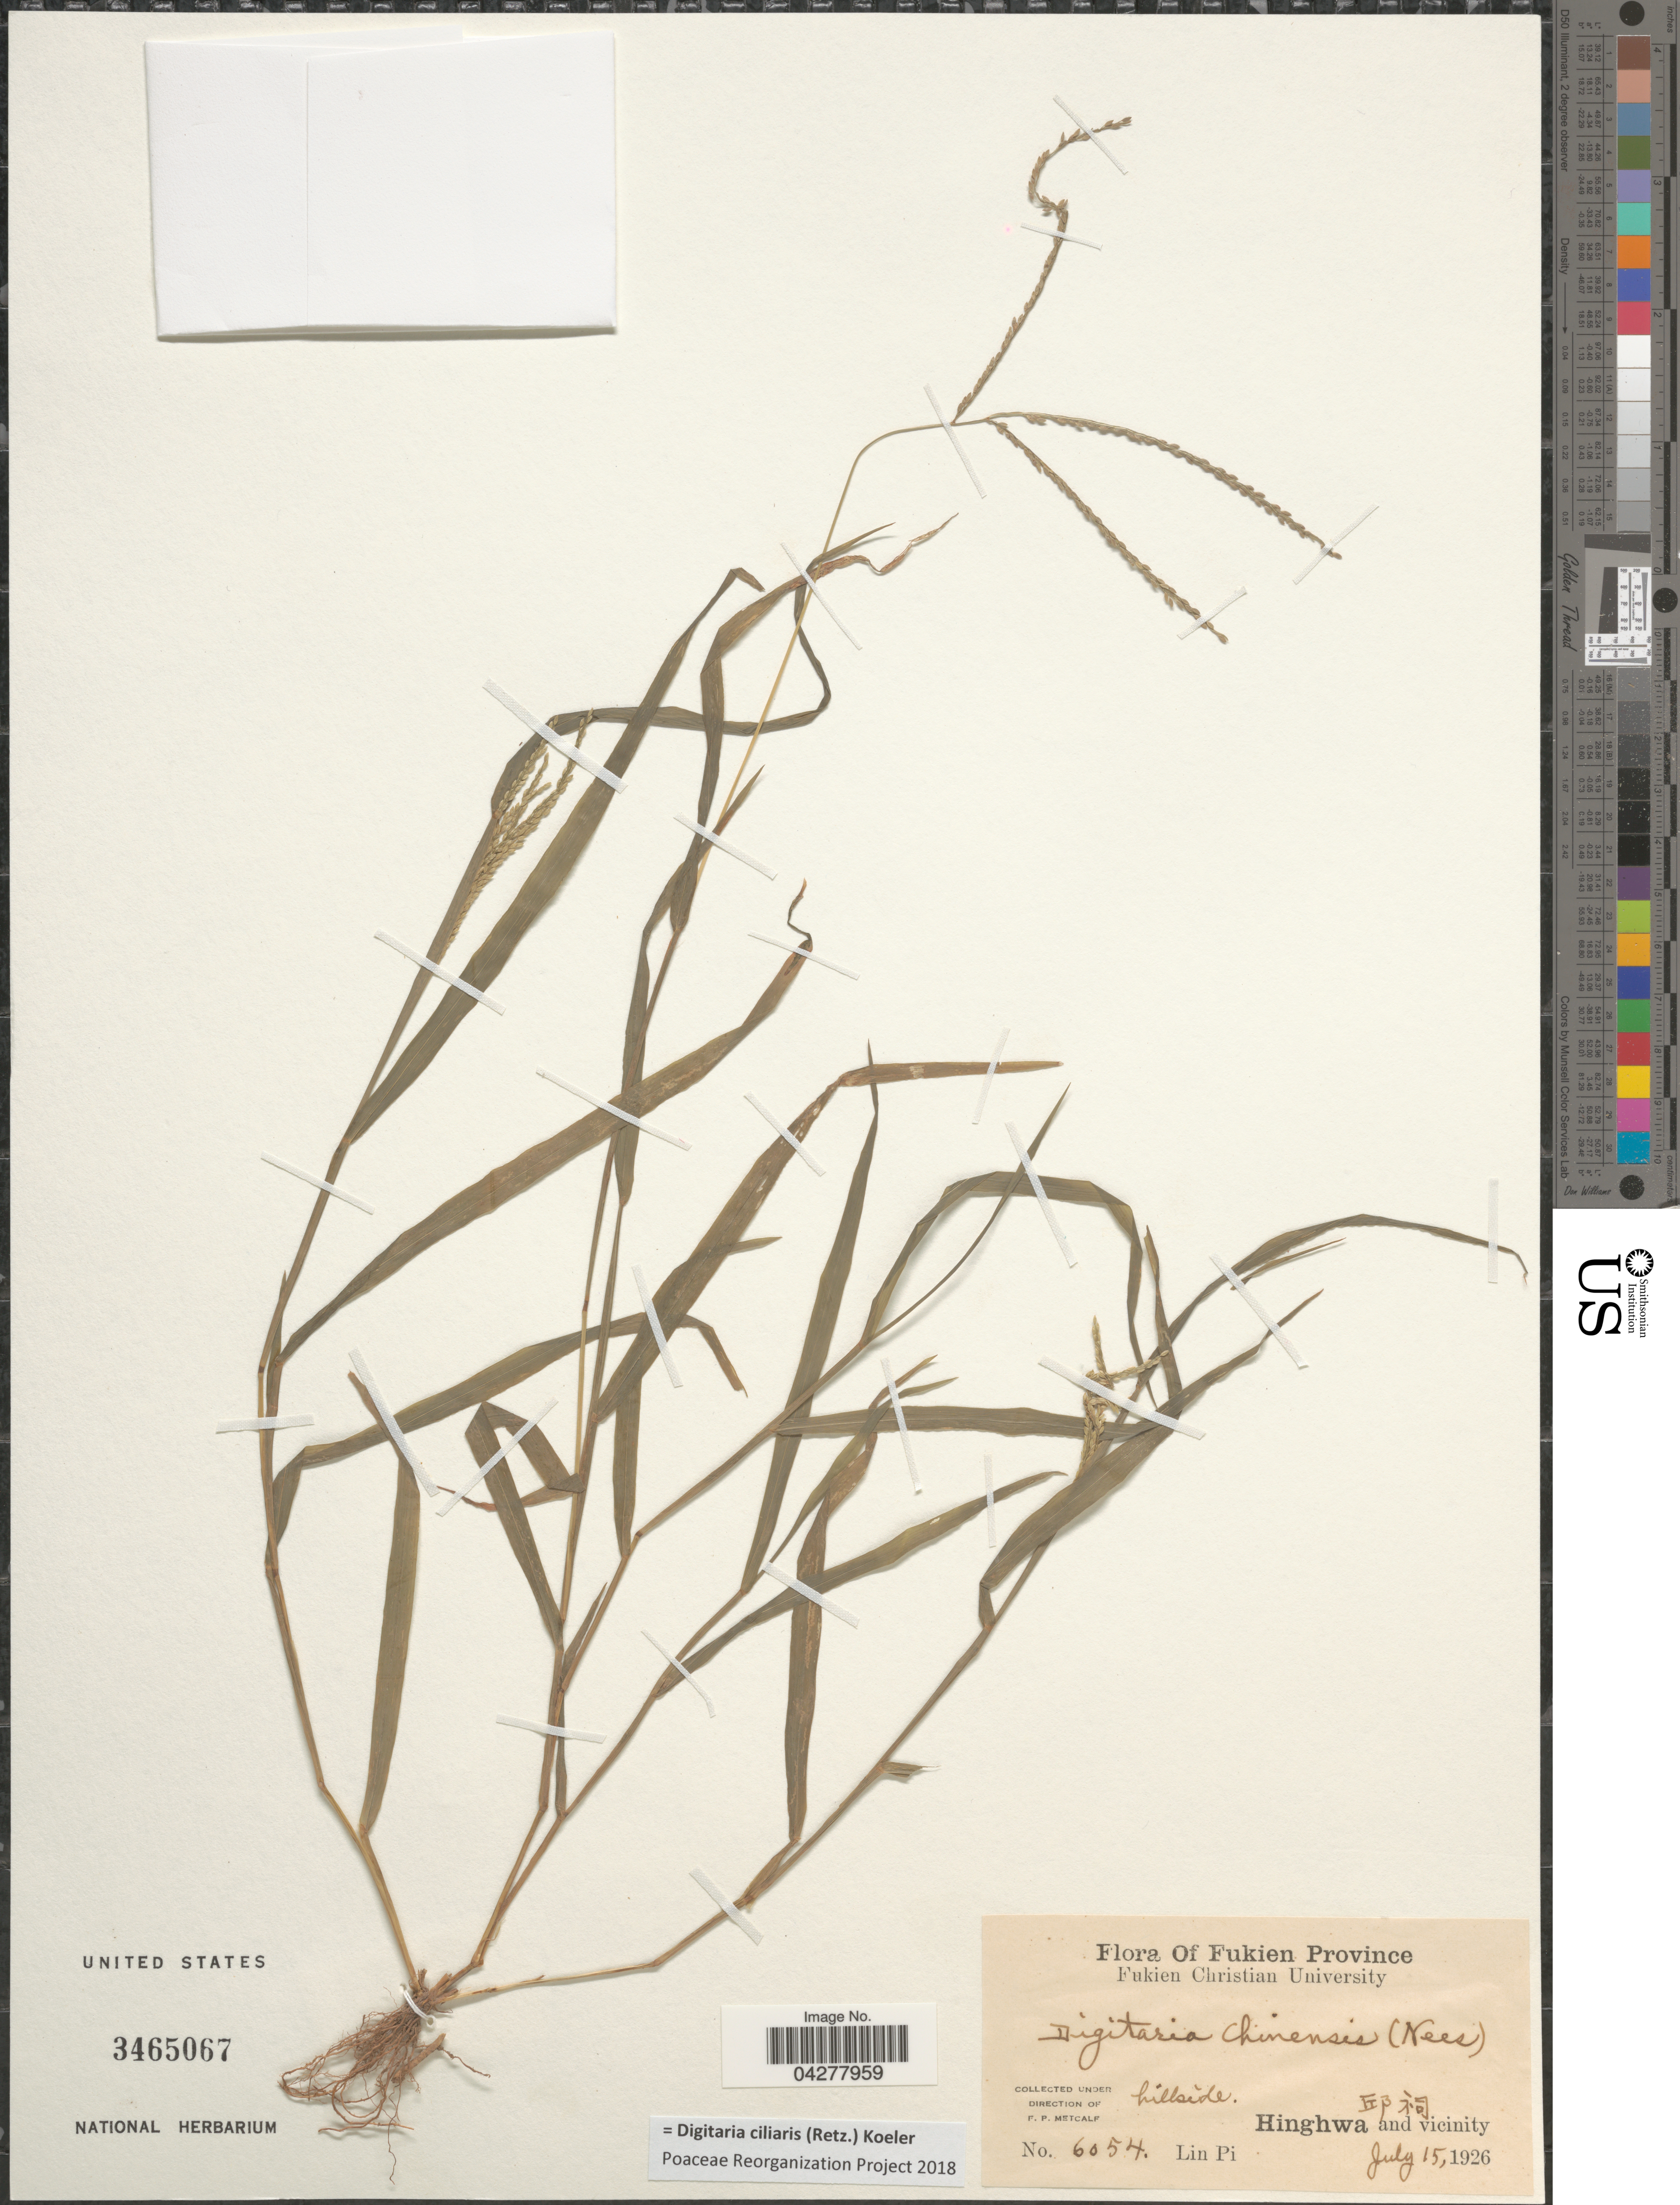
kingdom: Plantae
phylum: Tracheophyta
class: Liliopsida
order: Poales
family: Poaceae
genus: Digitaria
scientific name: Digitaria ciliaris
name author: (Retz.) Koeler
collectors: L. Pi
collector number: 6054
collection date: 1926-07-15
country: China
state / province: Fujian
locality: Fukien Province. Hillside. X. Hinghwa and vicinity.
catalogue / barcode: US 3465067